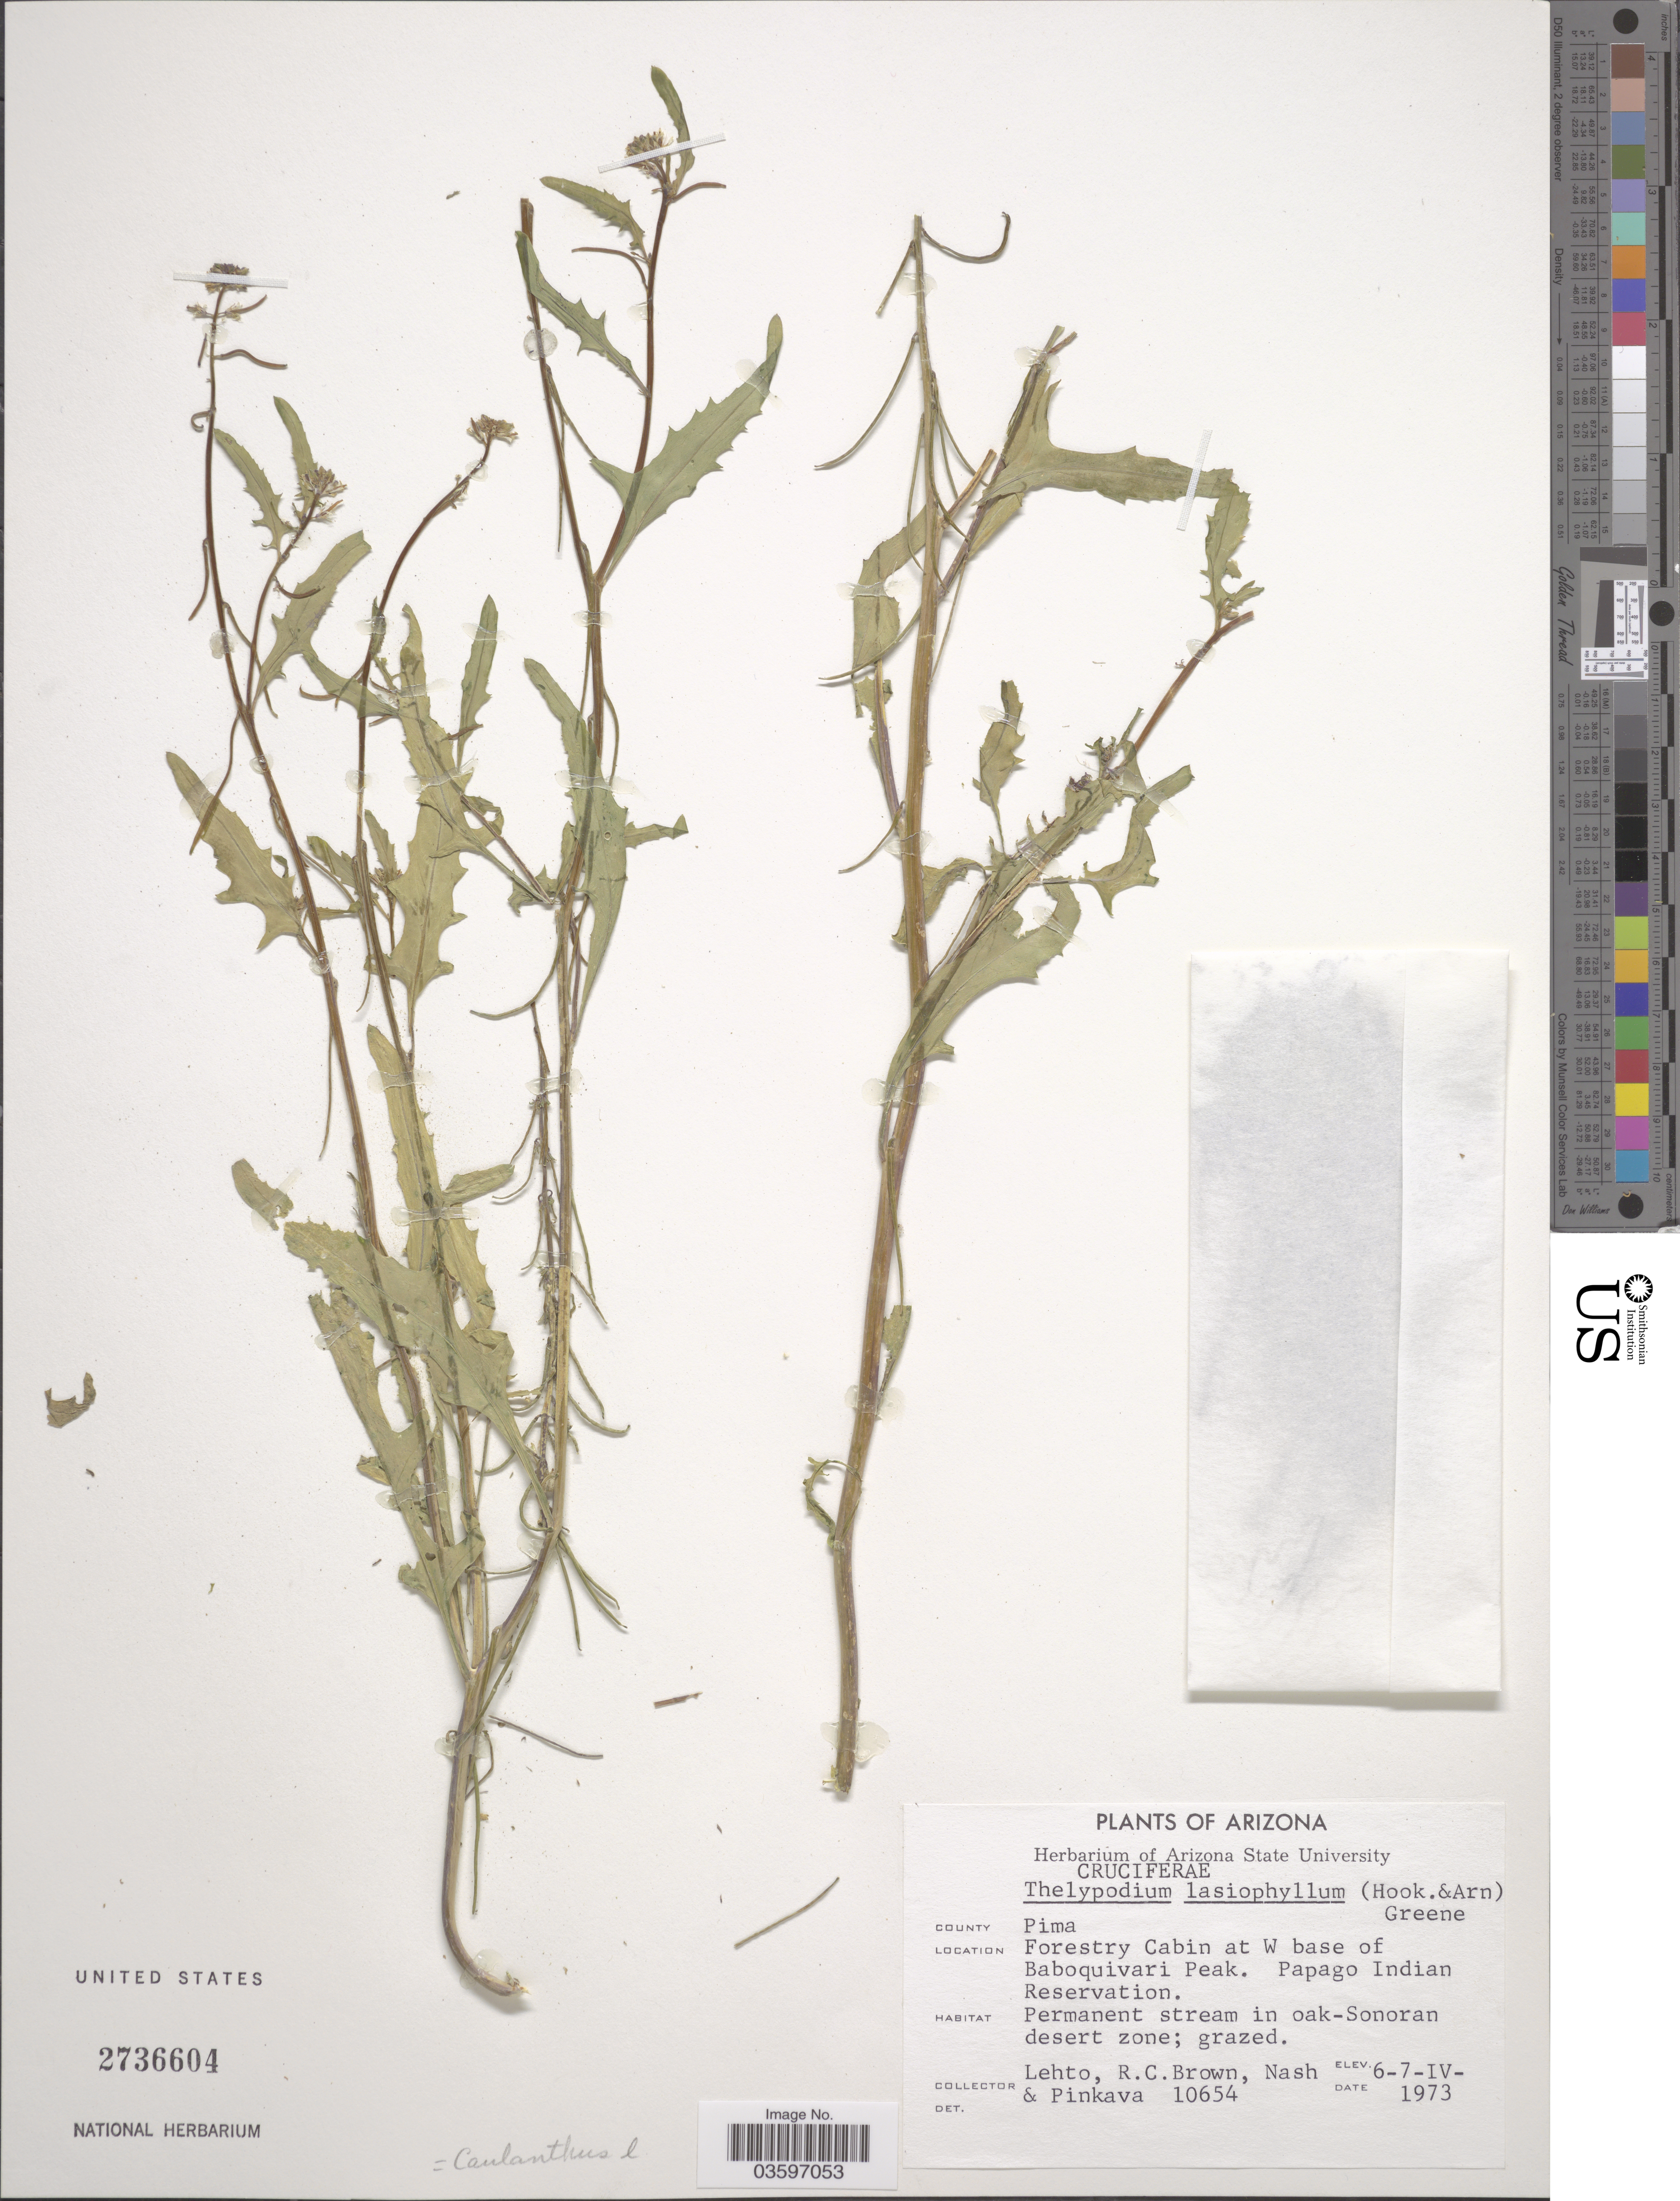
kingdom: Plantae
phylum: Tracheophyta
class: Magnoliopsida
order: Brassicales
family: Brassicaceae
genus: Caulanthus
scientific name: Caulanthus lasiophyllus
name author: (Hook. & Arn.) Payson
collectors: -. Lehto, R. C. Brown, -- Nash & -. Pinkava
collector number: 10654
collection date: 1973-04-06/1973-04-07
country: United States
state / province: Arizona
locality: County: Pima. Forestry Cabin at W base of Baboquivari Peak. Papago Indian Reservation. Permanent stream in oak-Sonoran desert zone.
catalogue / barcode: US 2736604